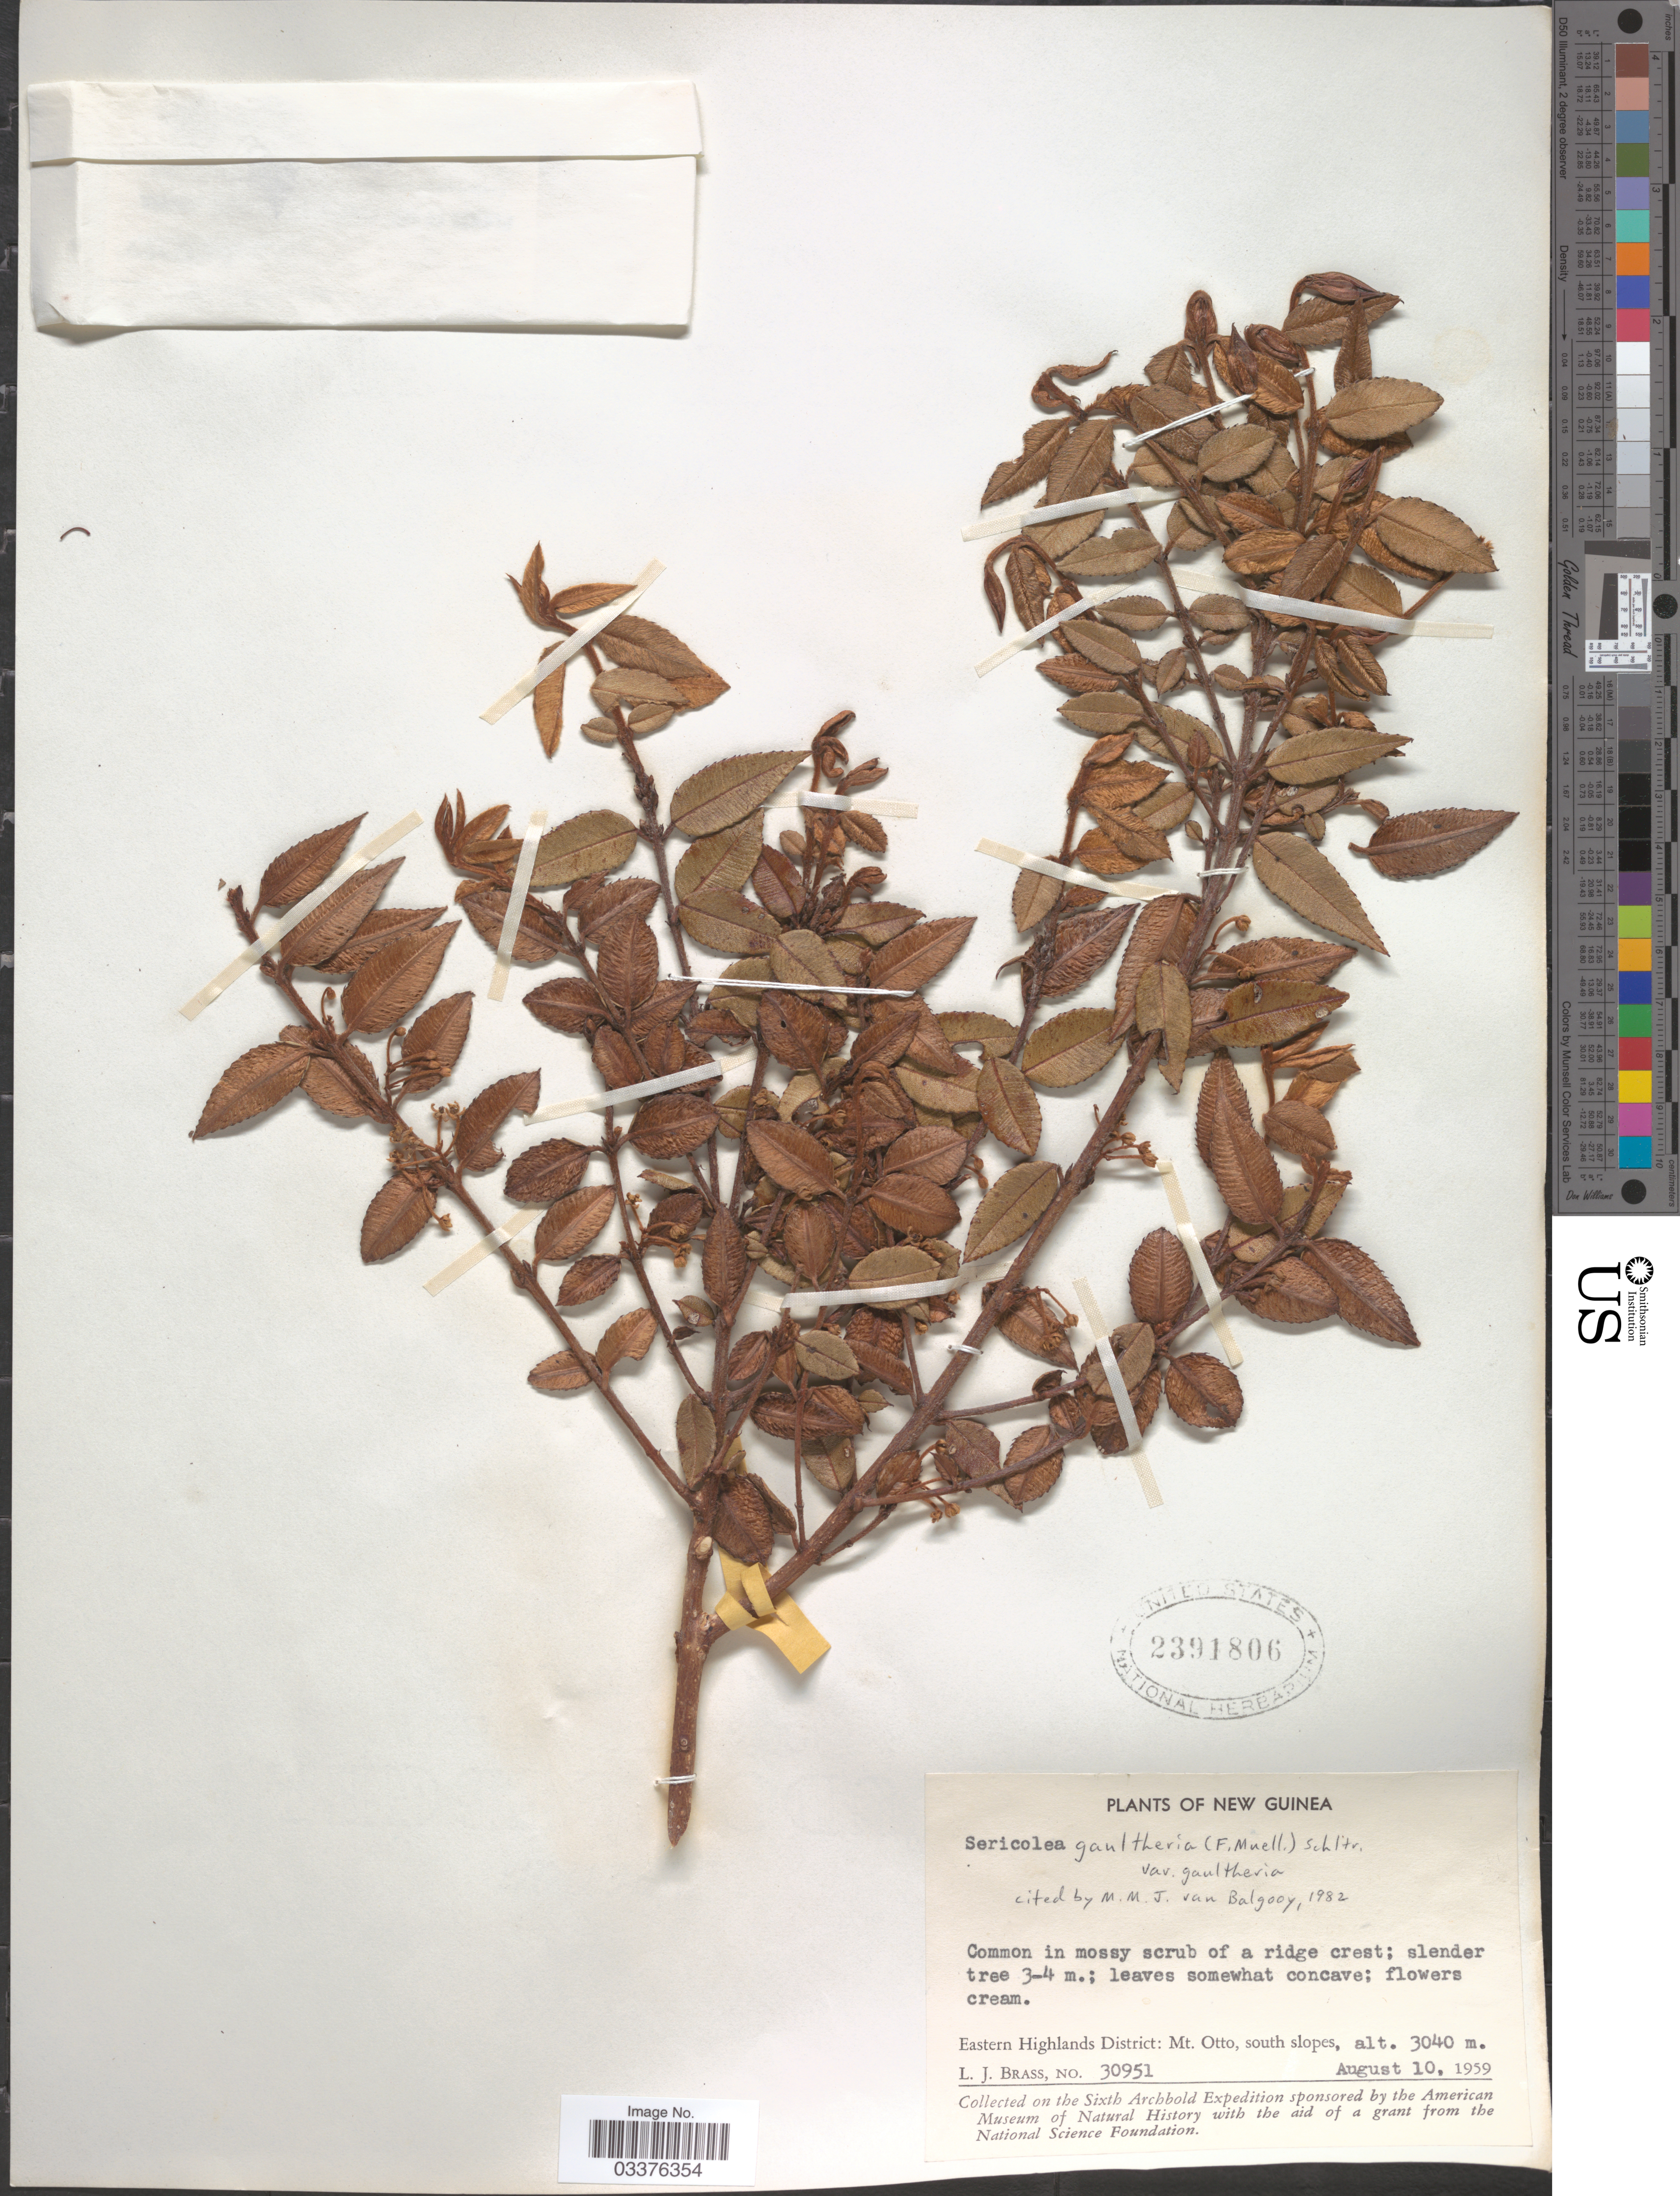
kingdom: Plantae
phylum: Tracheophyta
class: Magnoliopsida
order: Oxalidales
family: Elaeocarpaceae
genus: Sericolea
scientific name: Sericolea gaultheria var. gaultheria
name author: (F. Muell.) Schltr.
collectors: L. J. Brass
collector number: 30951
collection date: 1959-08-10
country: Papua New Guinea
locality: New Guinea. Eastern Highlands District: Mt. Otto, south slopes.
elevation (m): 3040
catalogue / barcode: US 2391806